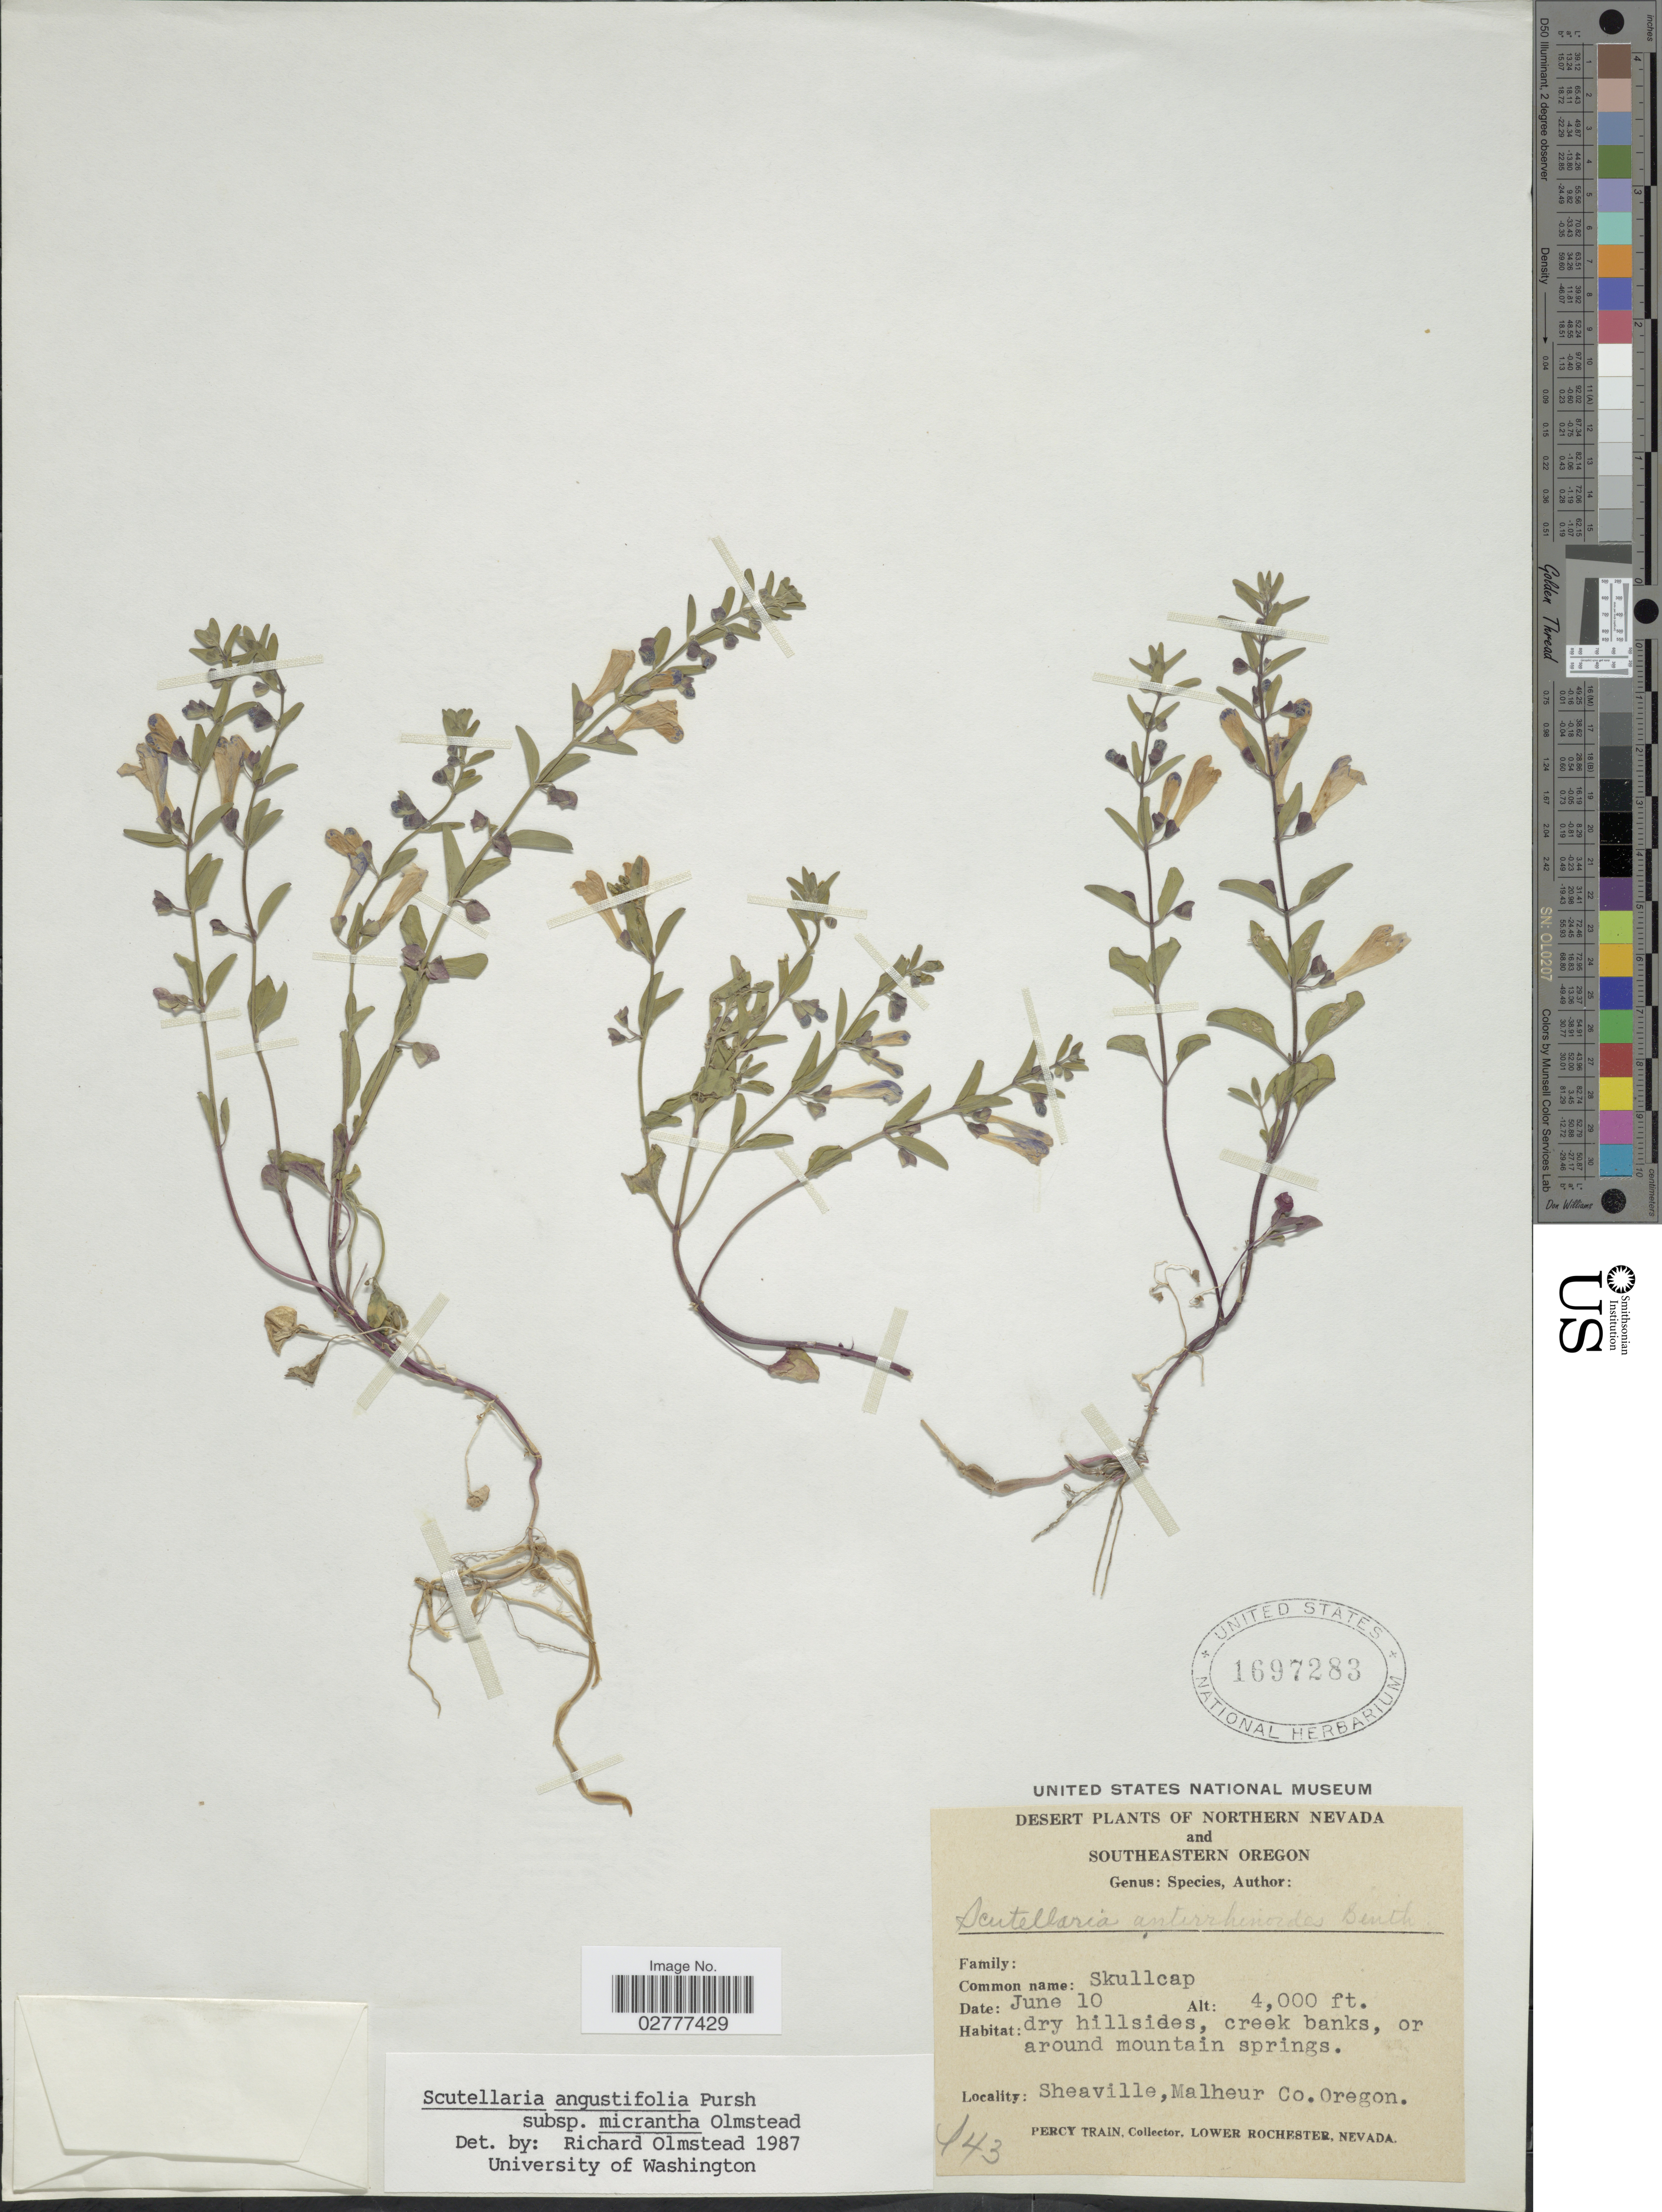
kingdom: Plantae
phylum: Tracheophyta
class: Magnoliopsida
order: Lamiales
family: Lamiaceae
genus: Scutellaria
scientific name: Scutellaria angustifolia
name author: Pursh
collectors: P. Train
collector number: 143?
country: United States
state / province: Oregon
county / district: Malheur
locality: Sheaville, Malheur Co.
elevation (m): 1219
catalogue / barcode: US 1697283